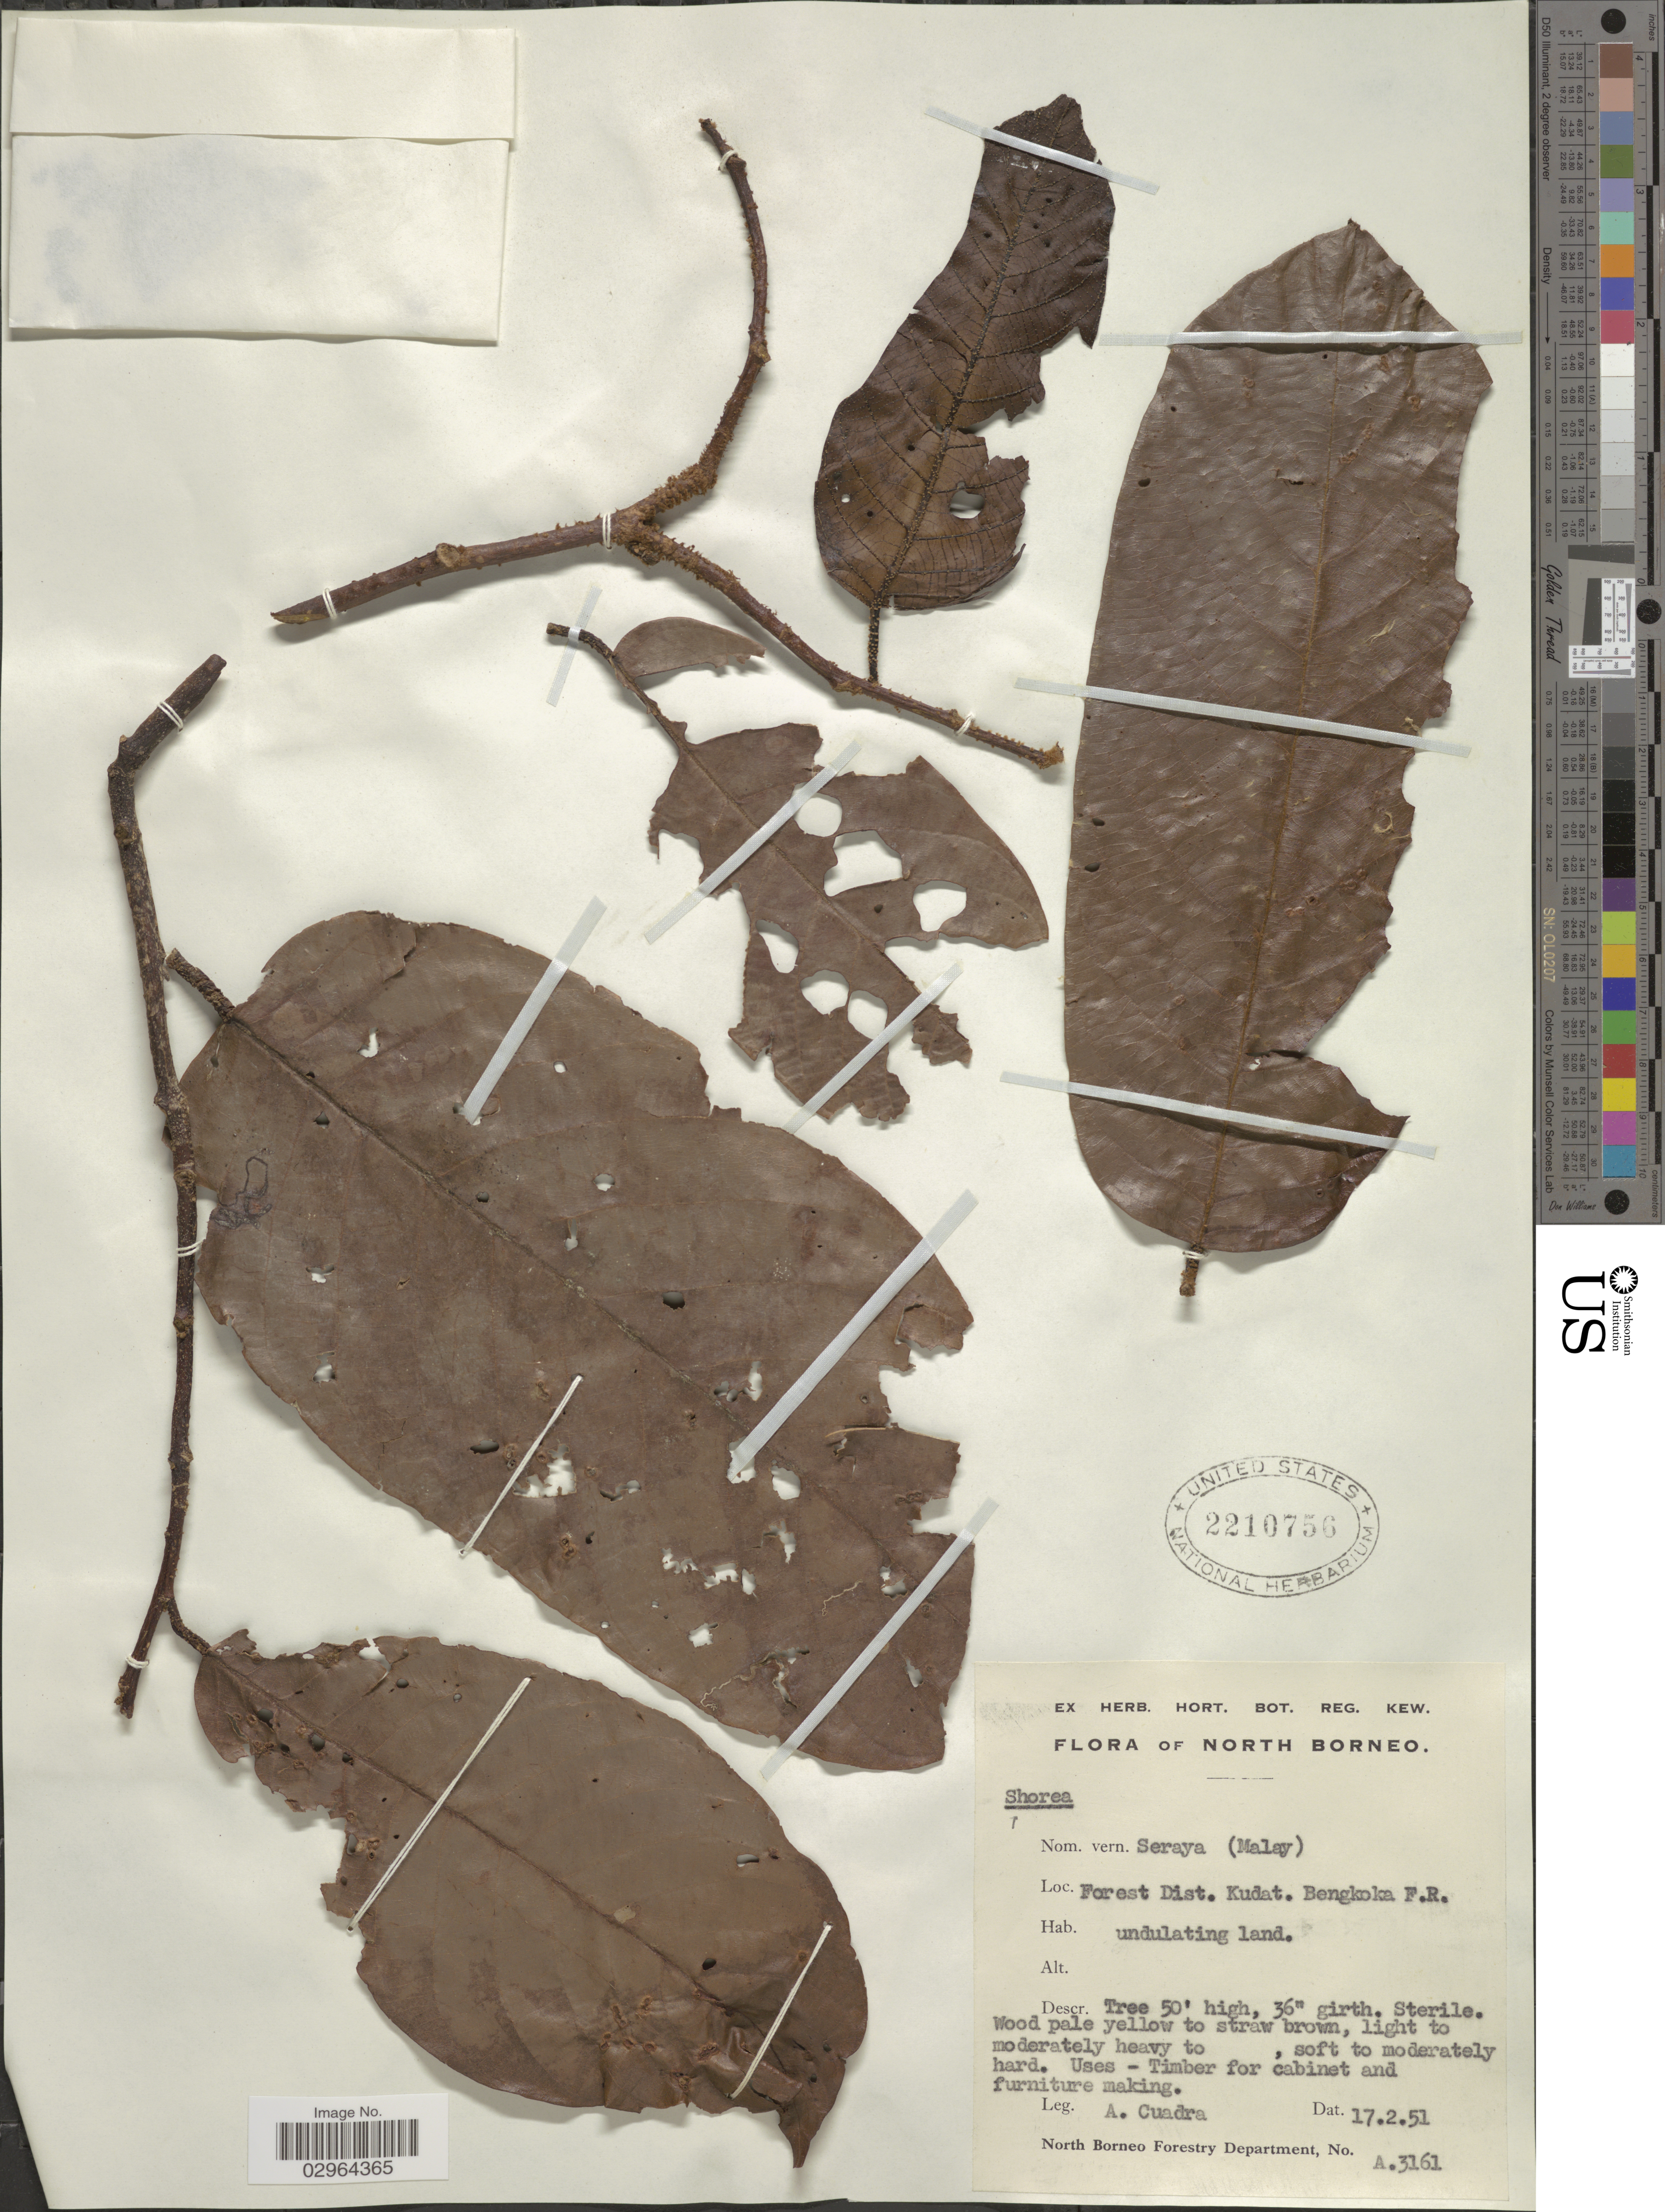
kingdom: Plantae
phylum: Tracheophyta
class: Magnoliopsida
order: Malvales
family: Dipterocarpaceae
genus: Rubroshorea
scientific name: Rubroshorea smithiana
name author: (Symington) P.S. Ashton & J. Heck.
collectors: A. Cuadra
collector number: A3161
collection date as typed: Transcribed d/m/y: 17/2/51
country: Malaysia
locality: North Borneo. Forest Dist. Kudat. Bengkola F.R.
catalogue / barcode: US 2210756